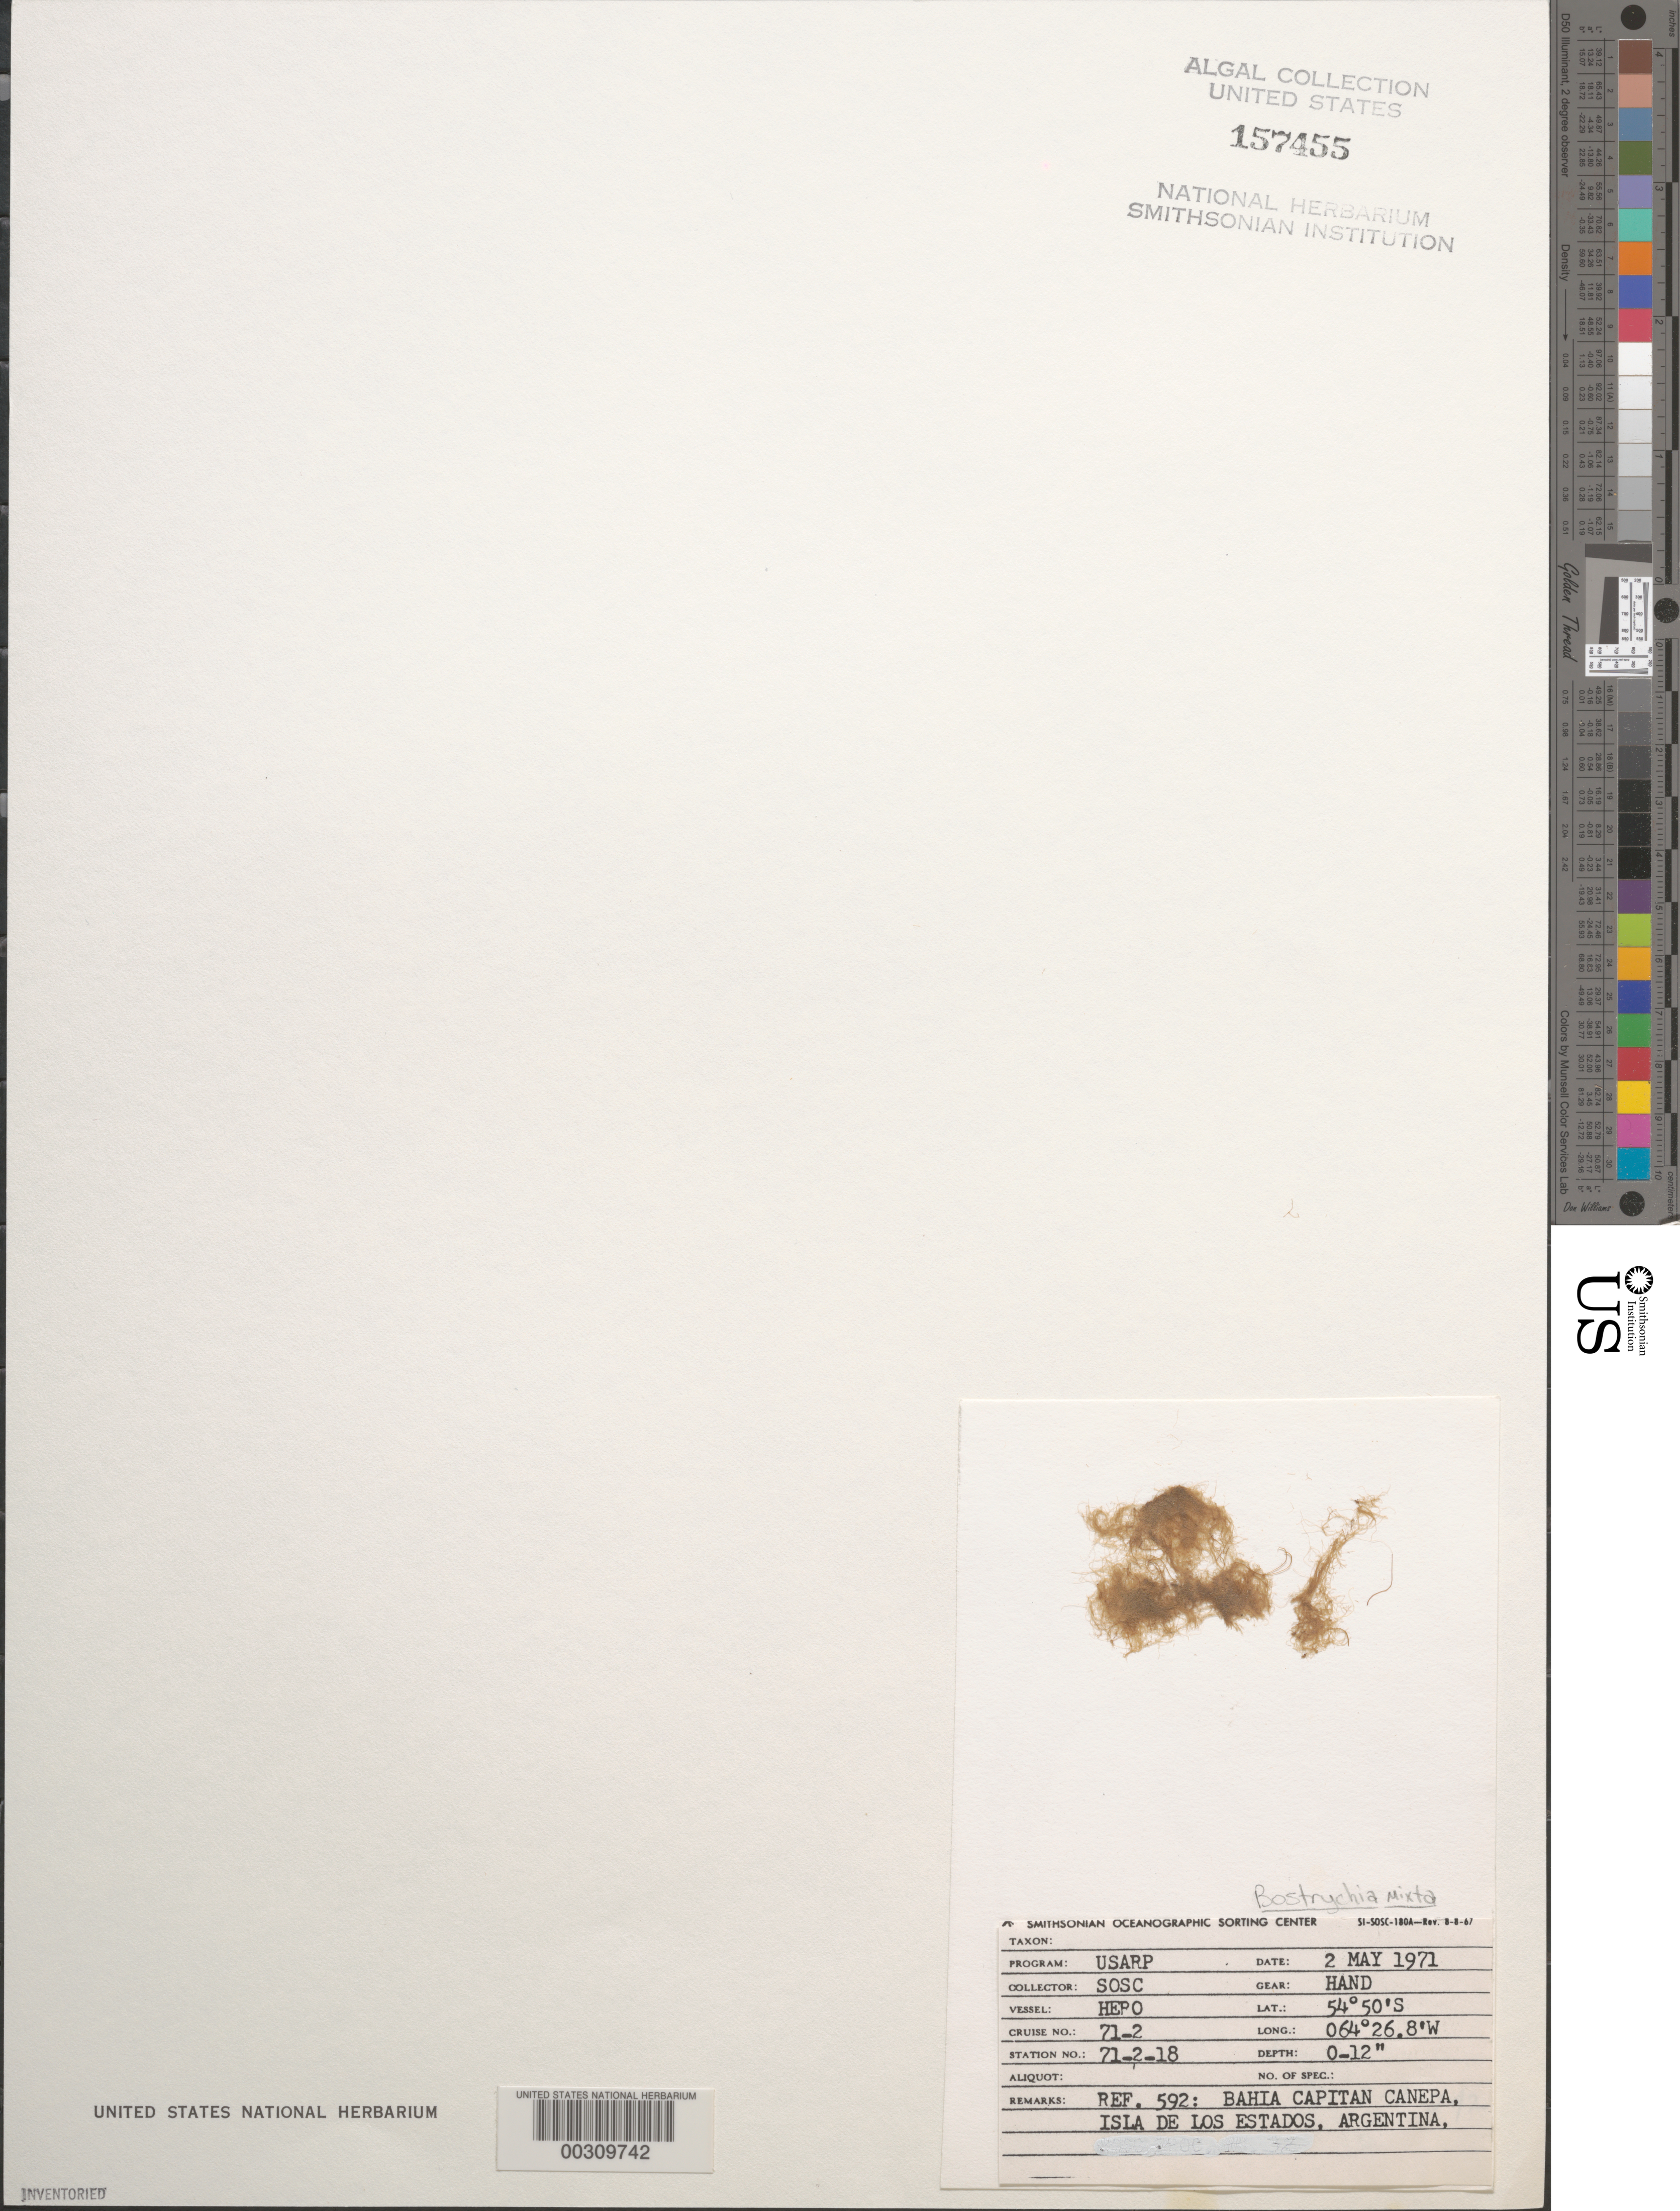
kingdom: Plantae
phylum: Rhodophyta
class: Florideophyceae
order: Ceramiales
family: Rhodomelaceae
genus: Bostrychia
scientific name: Bostrychia intricata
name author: (Bory) Mont.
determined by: Algae name updating Project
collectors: SOSC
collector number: Station 71-2-18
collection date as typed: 02 May 1971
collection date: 1971-05-02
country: Argentina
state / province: Tierra del Fuego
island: Isla de los Estados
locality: Bahia Capitan Canepa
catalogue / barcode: US 157455